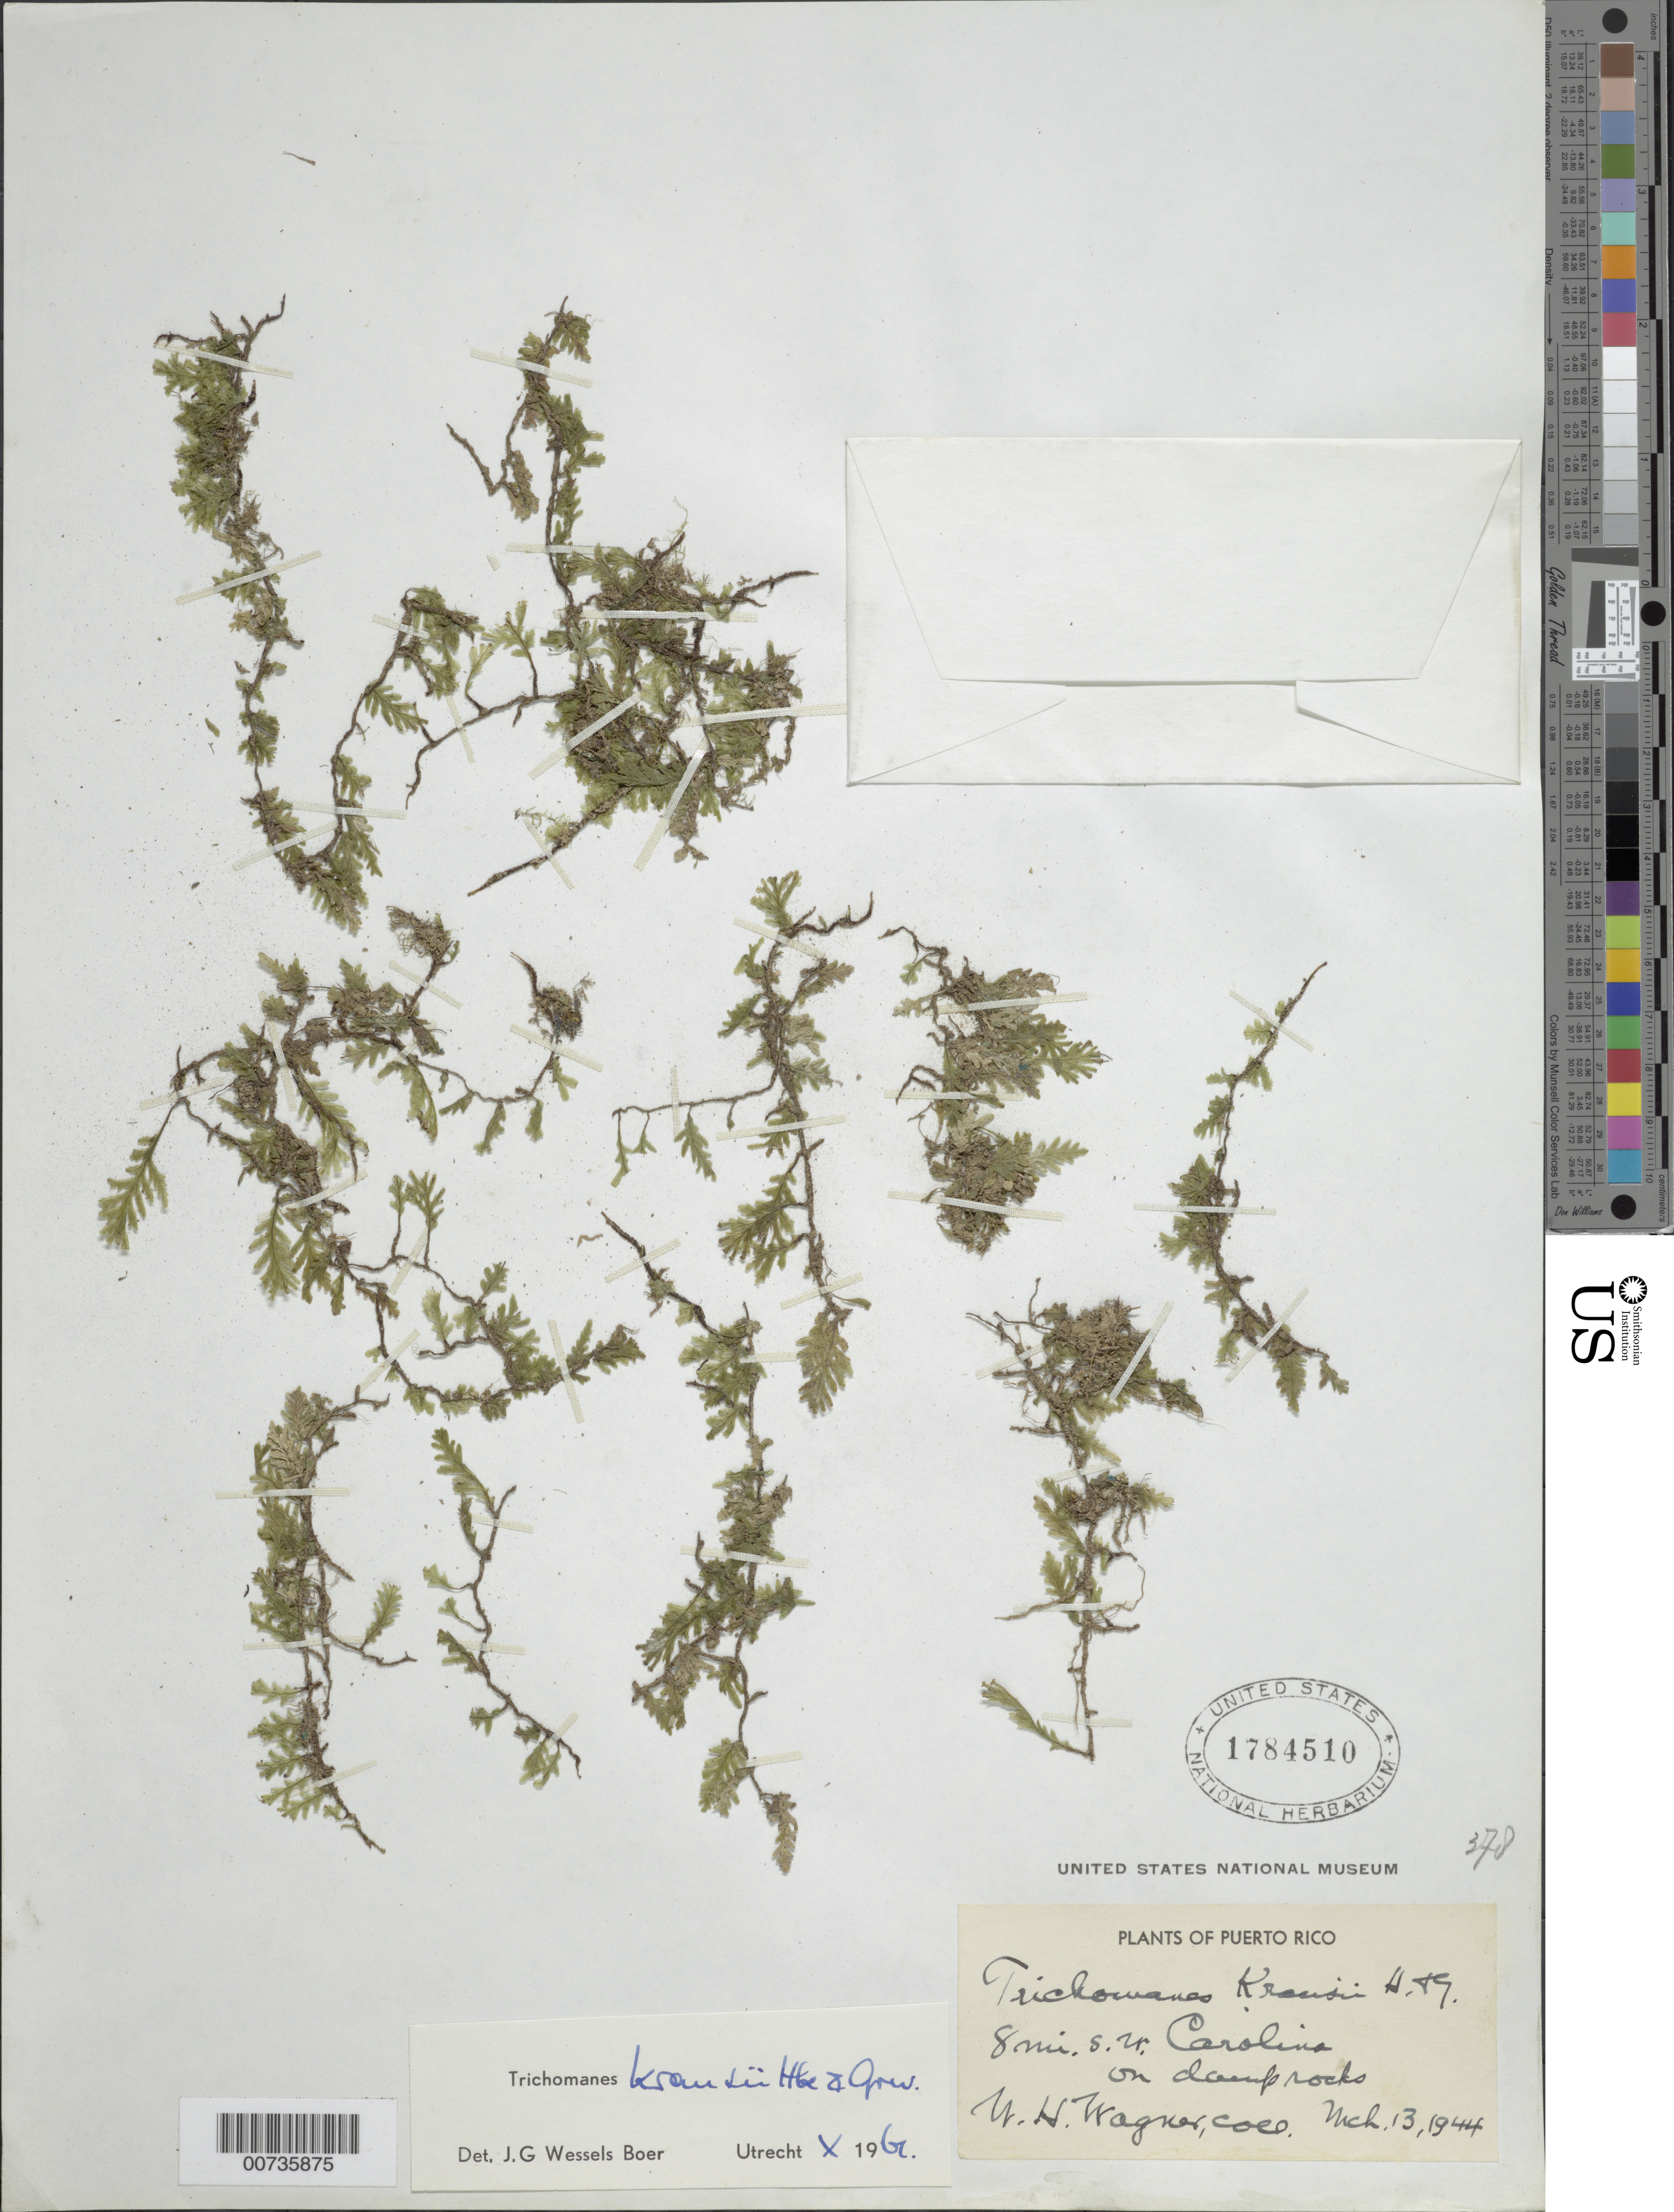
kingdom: Plantae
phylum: Tracheophyta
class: Polypodiopsida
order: Hymenophyllales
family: Hymenophyllaceae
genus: Didymoglossum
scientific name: Didymoglossum kraussii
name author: (Hook. & Grev.) C. Presl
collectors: W. H. Wagner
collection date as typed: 13 Mar 1944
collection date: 1944-03-13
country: Puerto Rico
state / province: Carolina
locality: Carolina, 8 mi SW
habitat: On damp rocks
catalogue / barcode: US 1784510